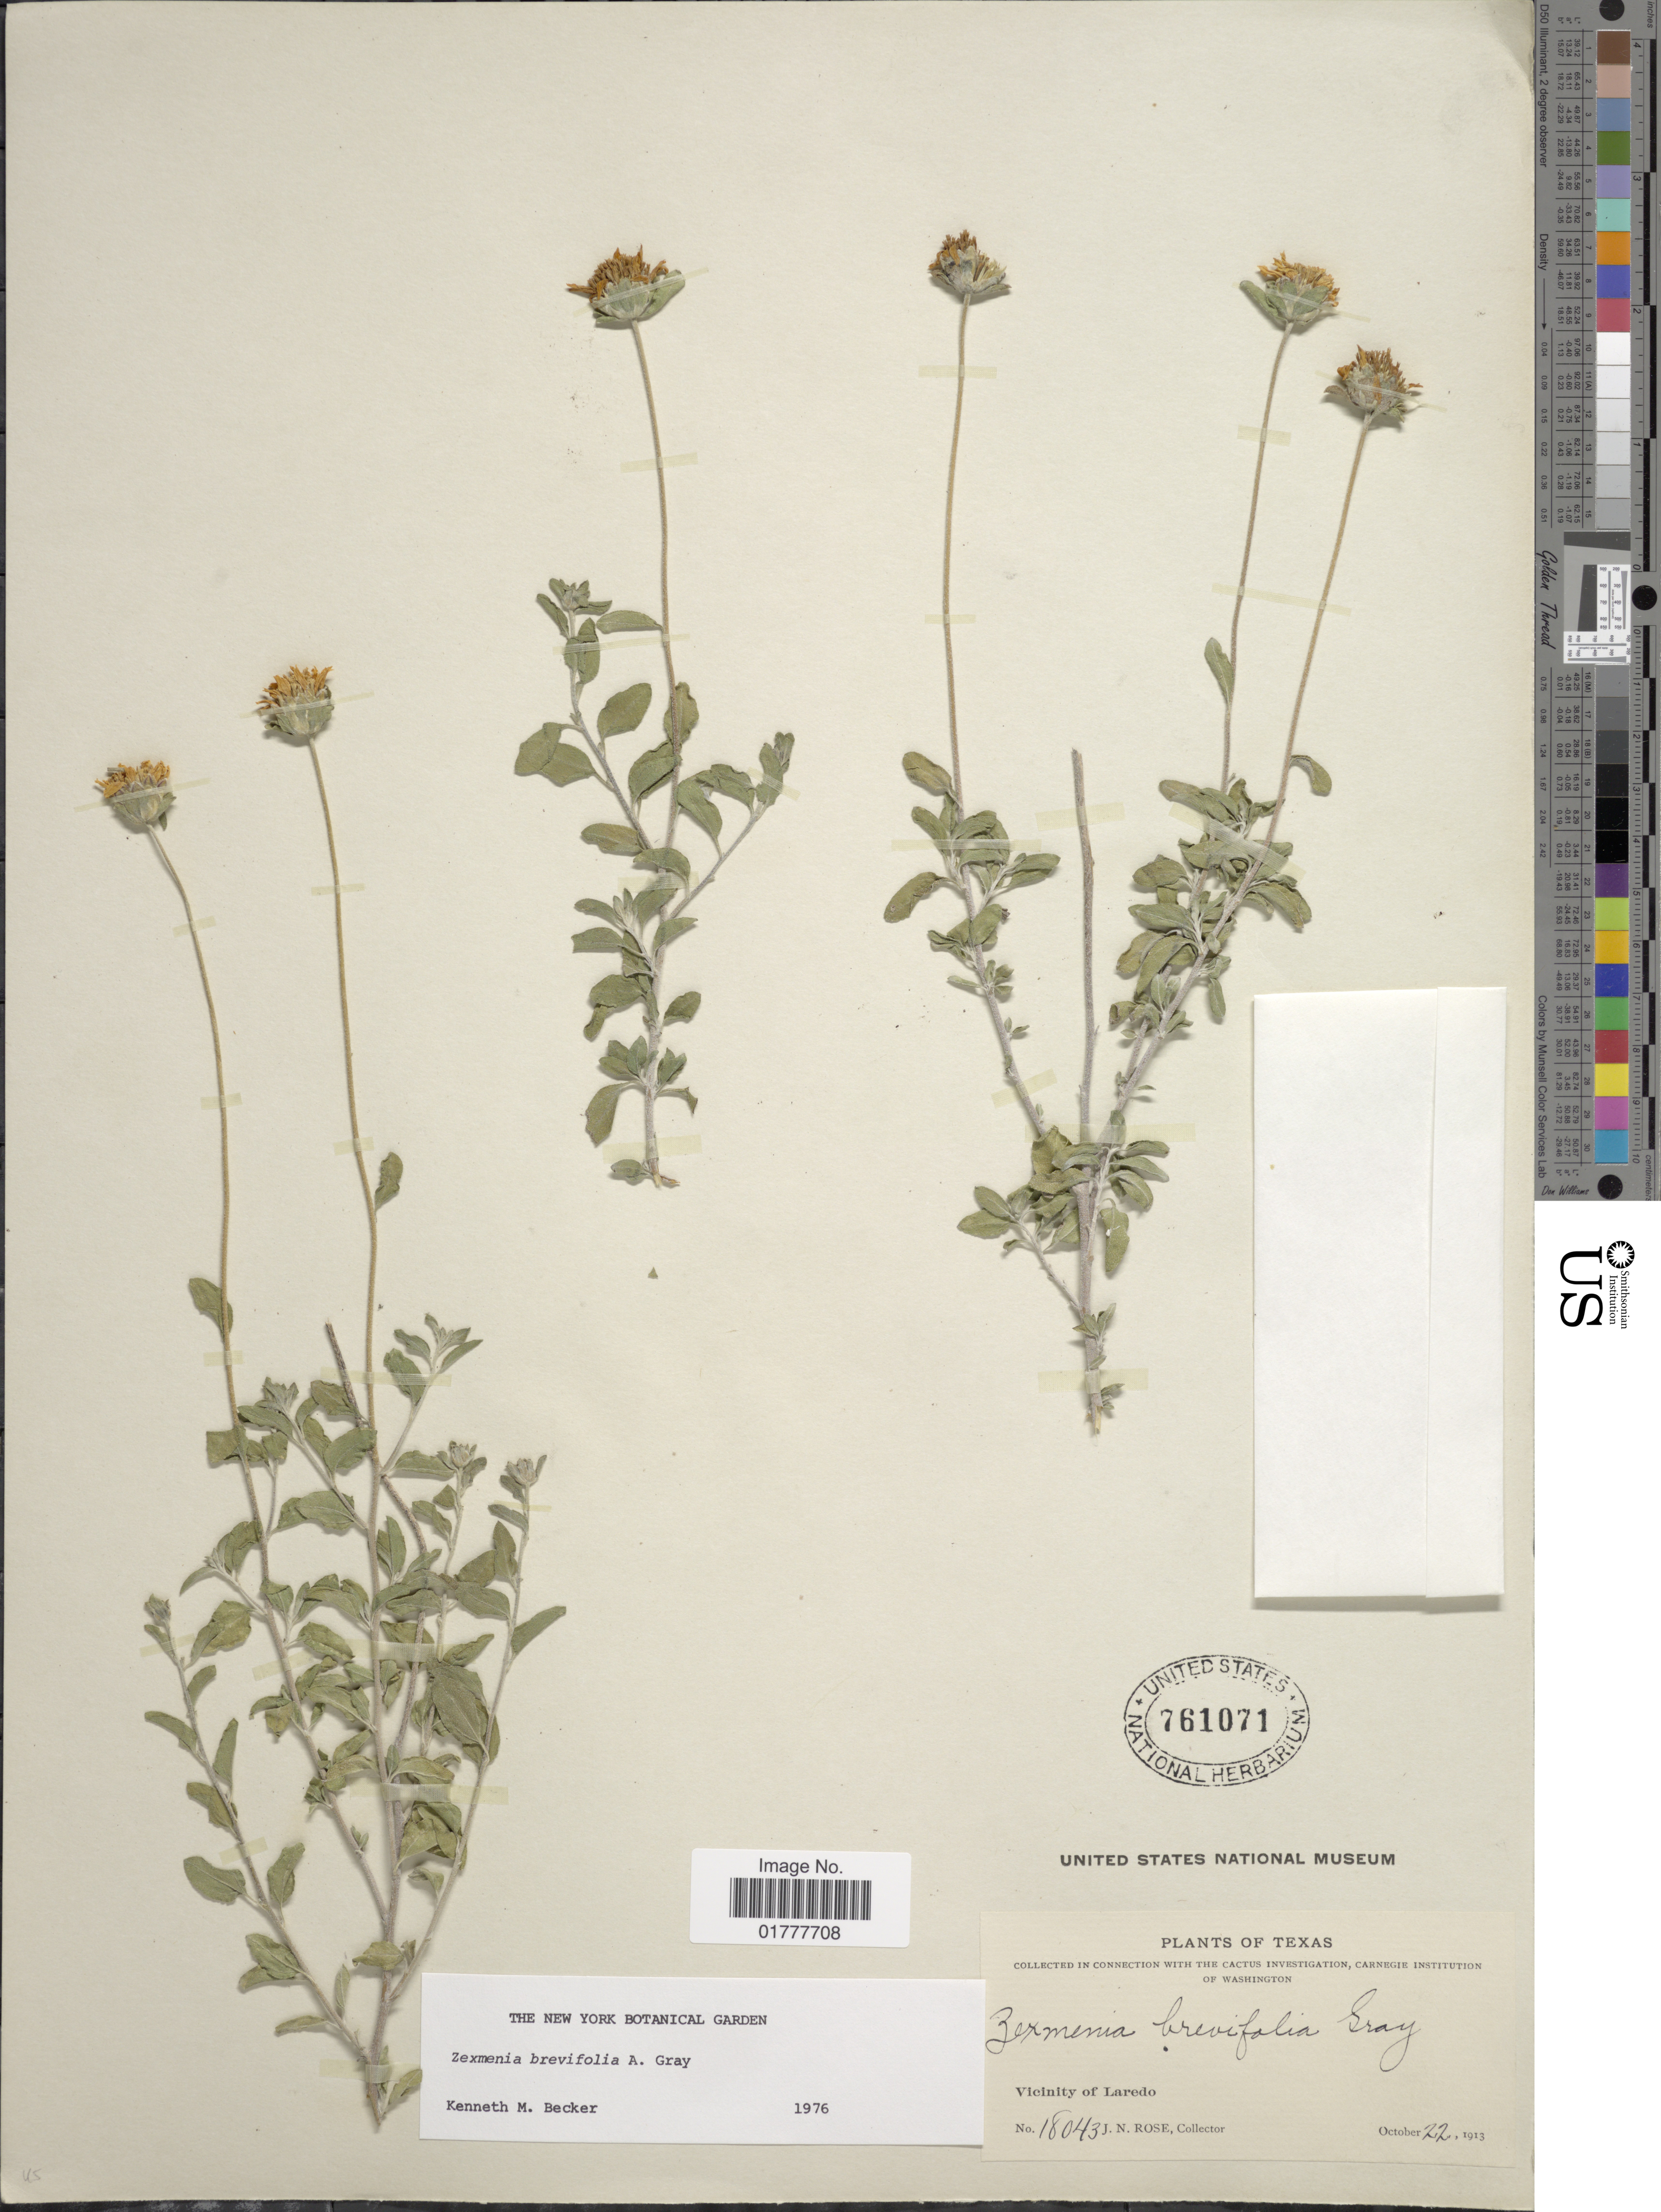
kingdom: Plantae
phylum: Tracheophyta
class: Magnoliopsida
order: Asterales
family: Asteraceae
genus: Zexmenia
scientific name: Zexmenia brevifolia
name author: A. Gray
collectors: J. N. Rose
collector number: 18043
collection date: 1913-10-22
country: United States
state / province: Texas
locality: Texas, Vicinity of Laredo.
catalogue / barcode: US 761071